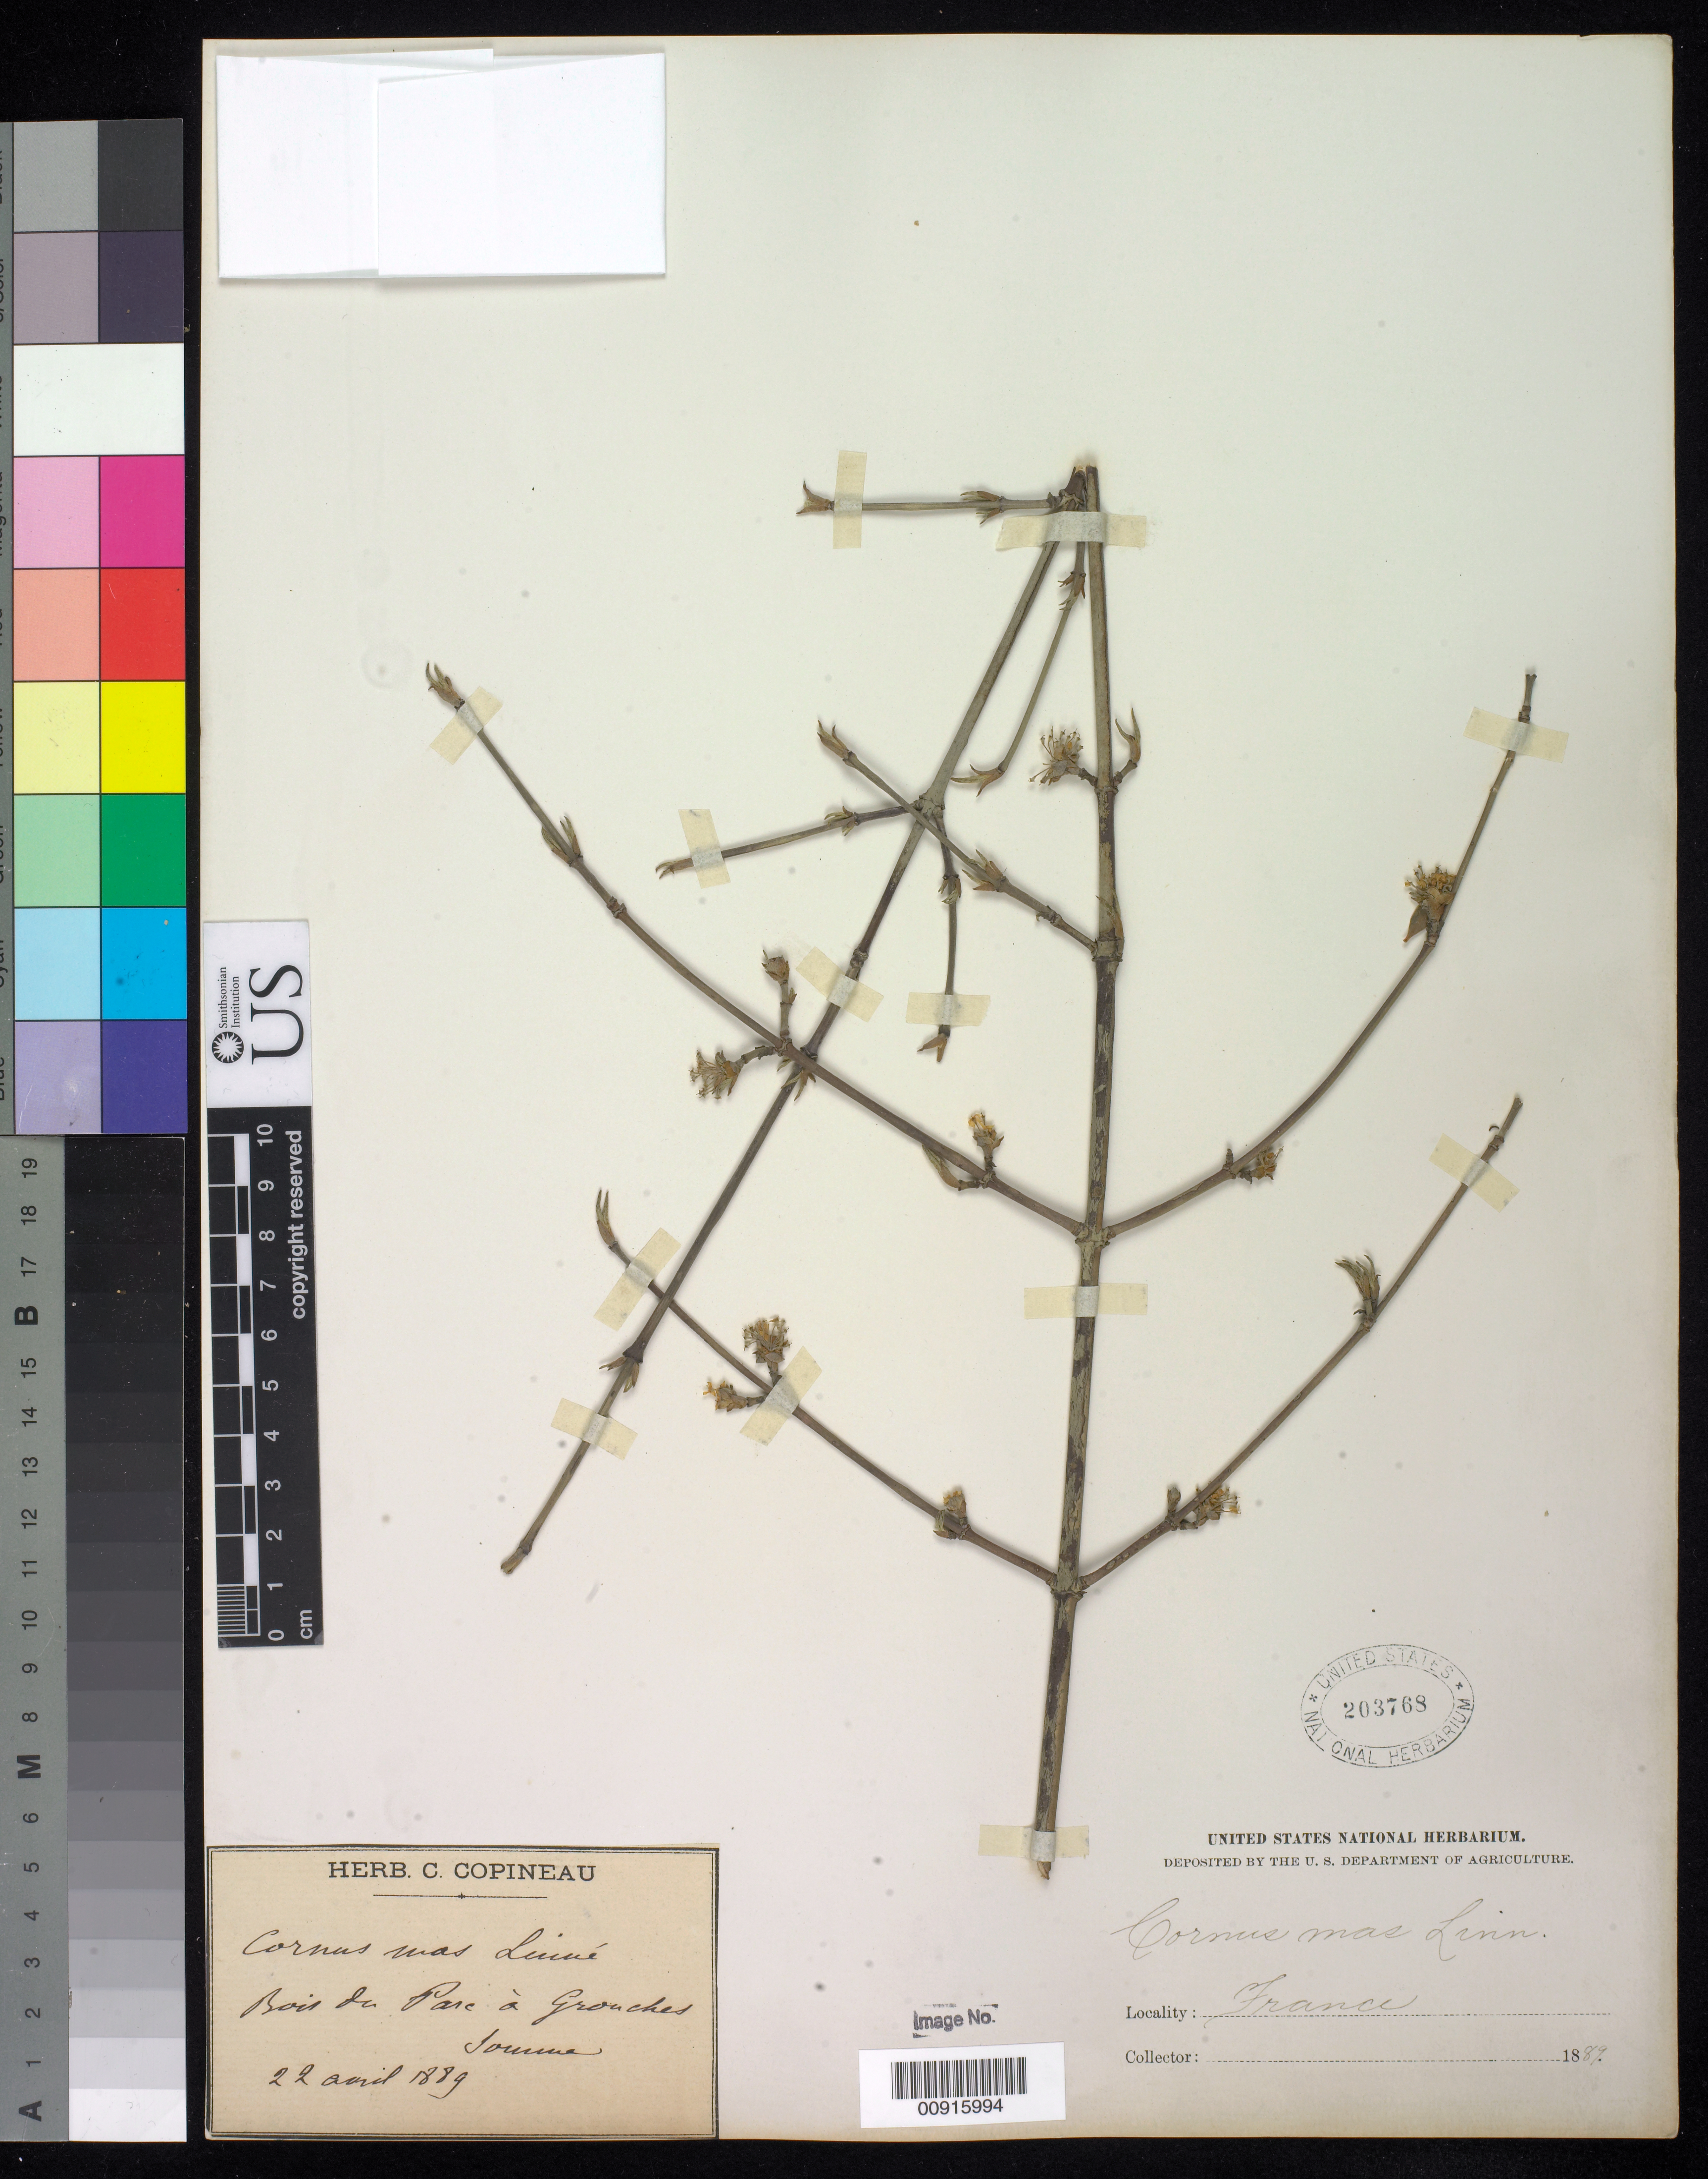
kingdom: Plantae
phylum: Tracheophyta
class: Magnoliopsida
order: Cornales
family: Cornaceae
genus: Cornus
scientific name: Cornus mas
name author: L.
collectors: C. Copineau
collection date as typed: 22 Aug 1889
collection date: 1889-08-22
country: France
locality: Coruus mas Luiré Bois de Pare à grouches. Somme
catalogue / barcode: US 203768